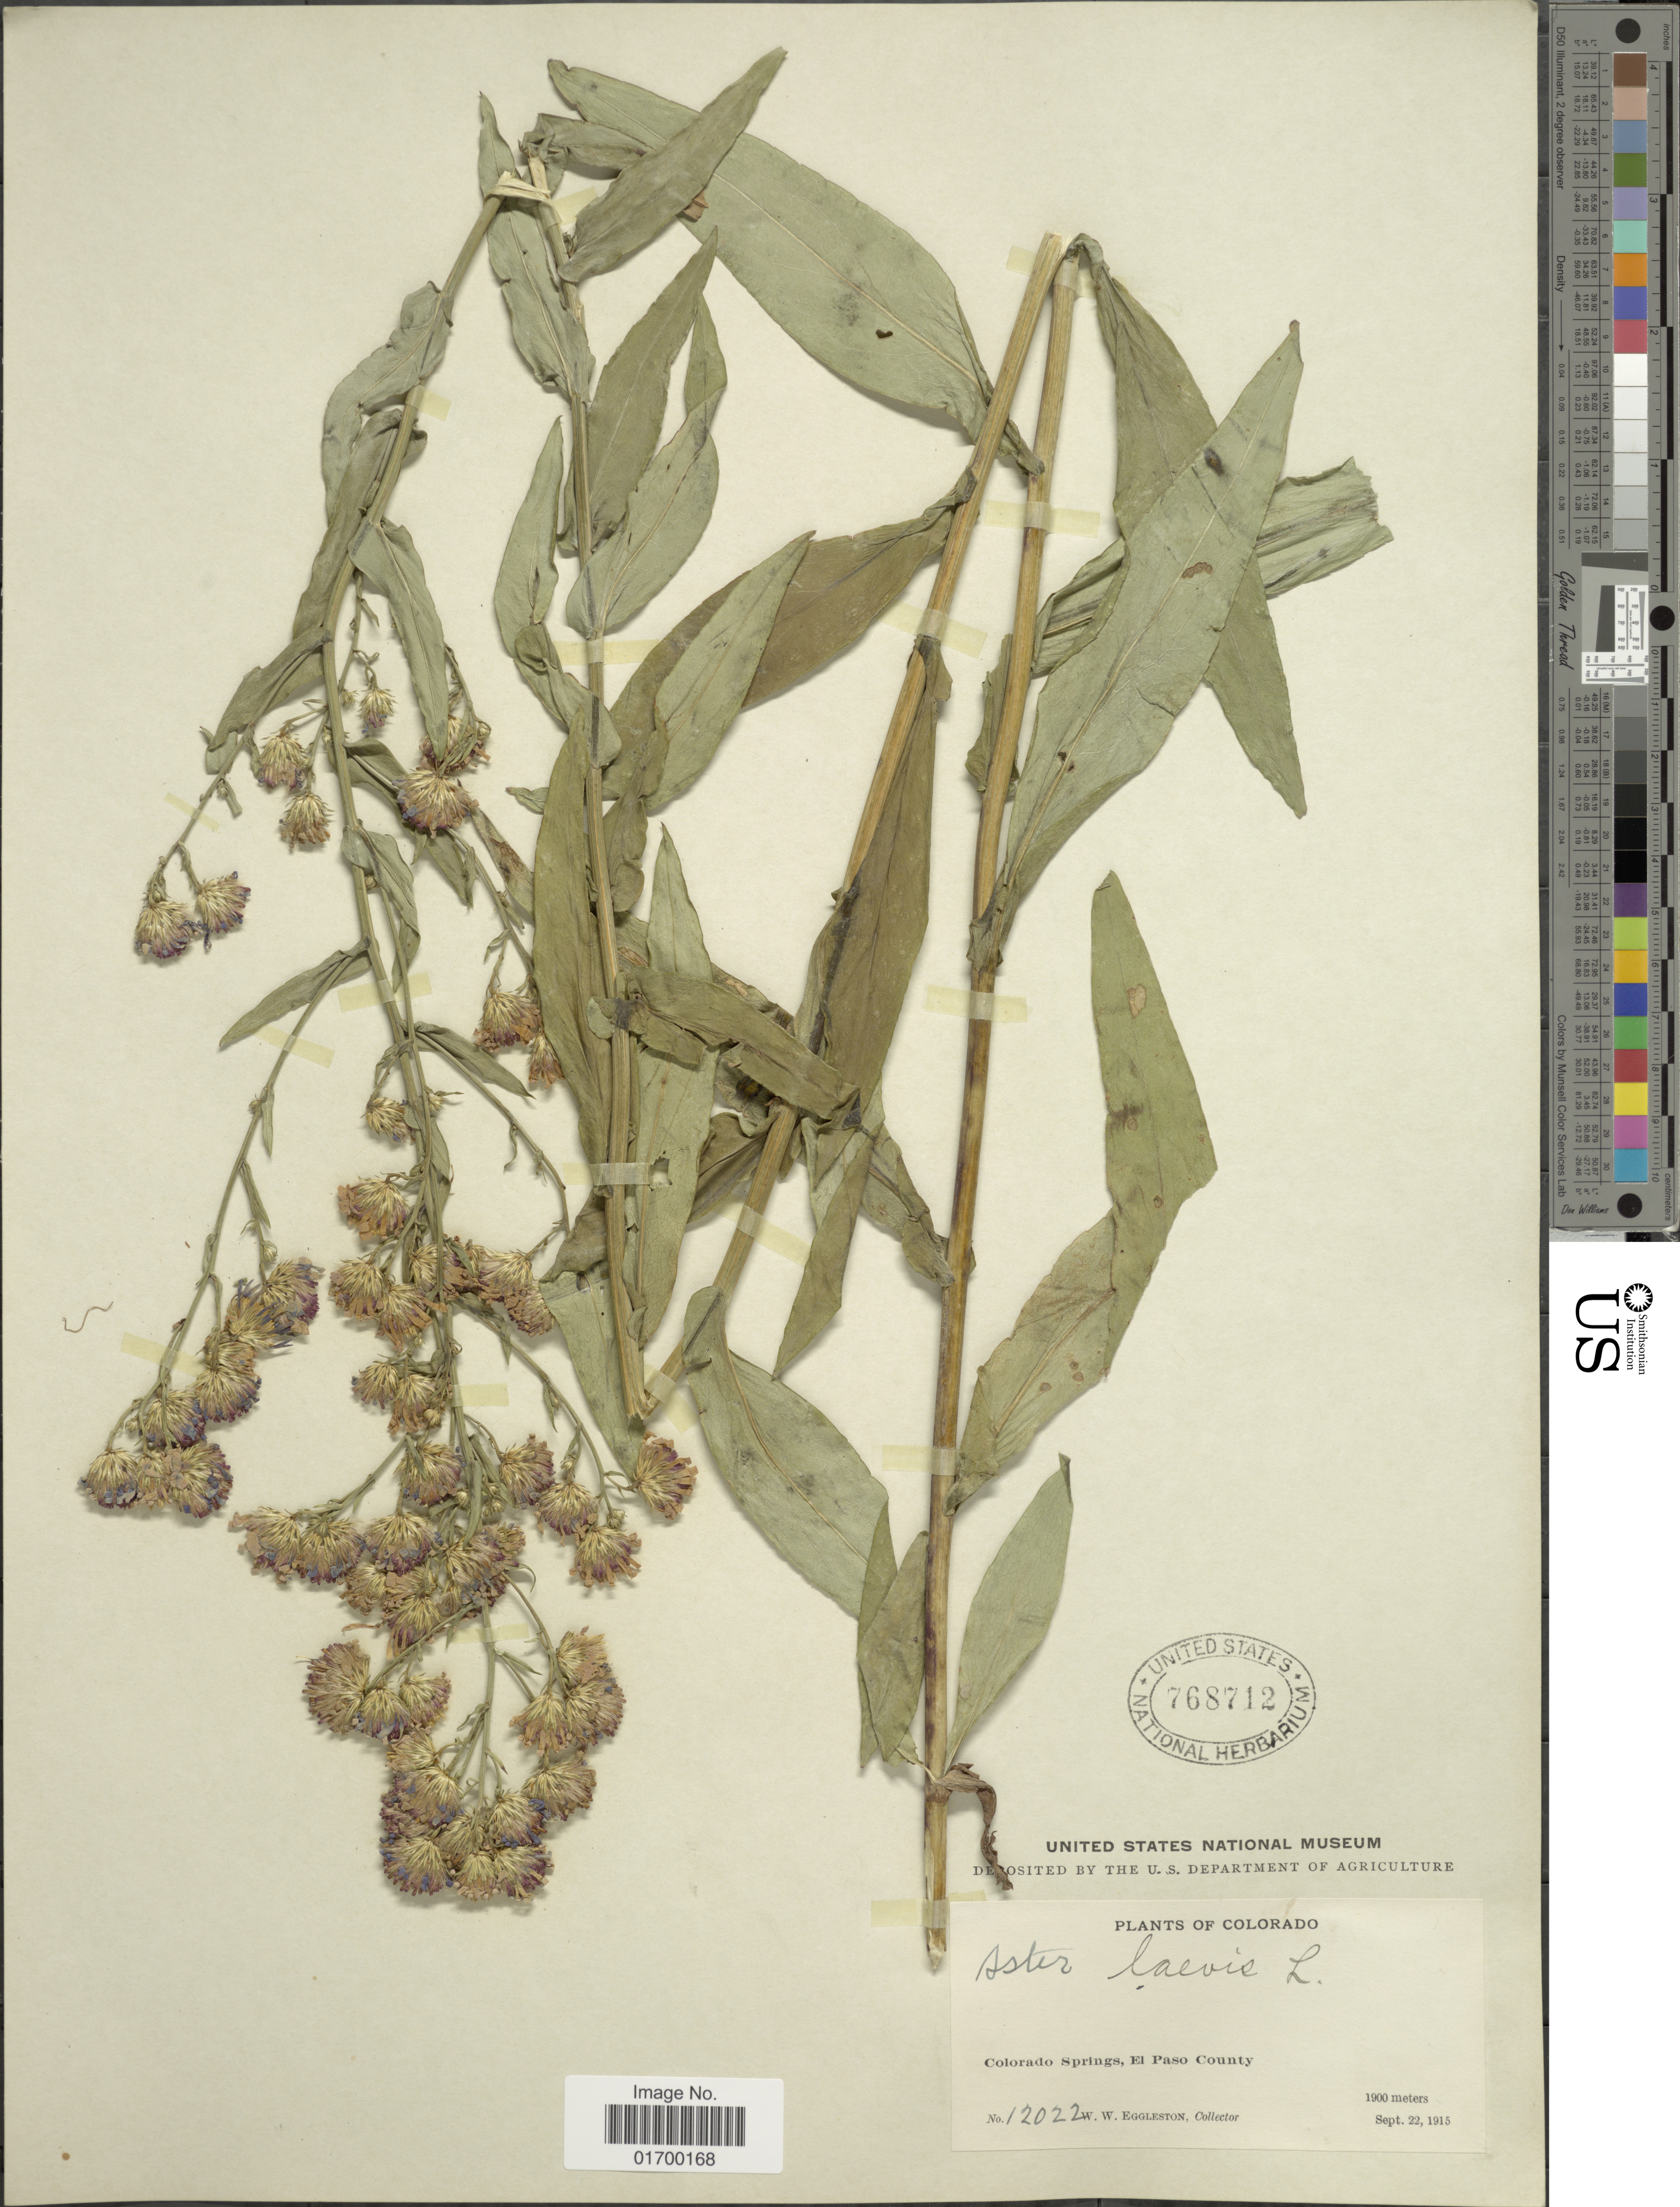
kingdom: Plantae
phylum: Tracheophyta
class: Magnoliopsida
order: Asterales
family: Asteraceae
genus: Symphyotrichum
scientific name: Symphyotrichum laeve var. geyeri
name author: (A. Gray) G.L. Nesom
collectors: W. W. Eggleston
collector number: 12022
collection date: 1915-09-22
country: United States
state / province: Colorado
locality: Colorado Springs, El Paso County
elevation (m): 1900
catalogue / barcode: US 768712